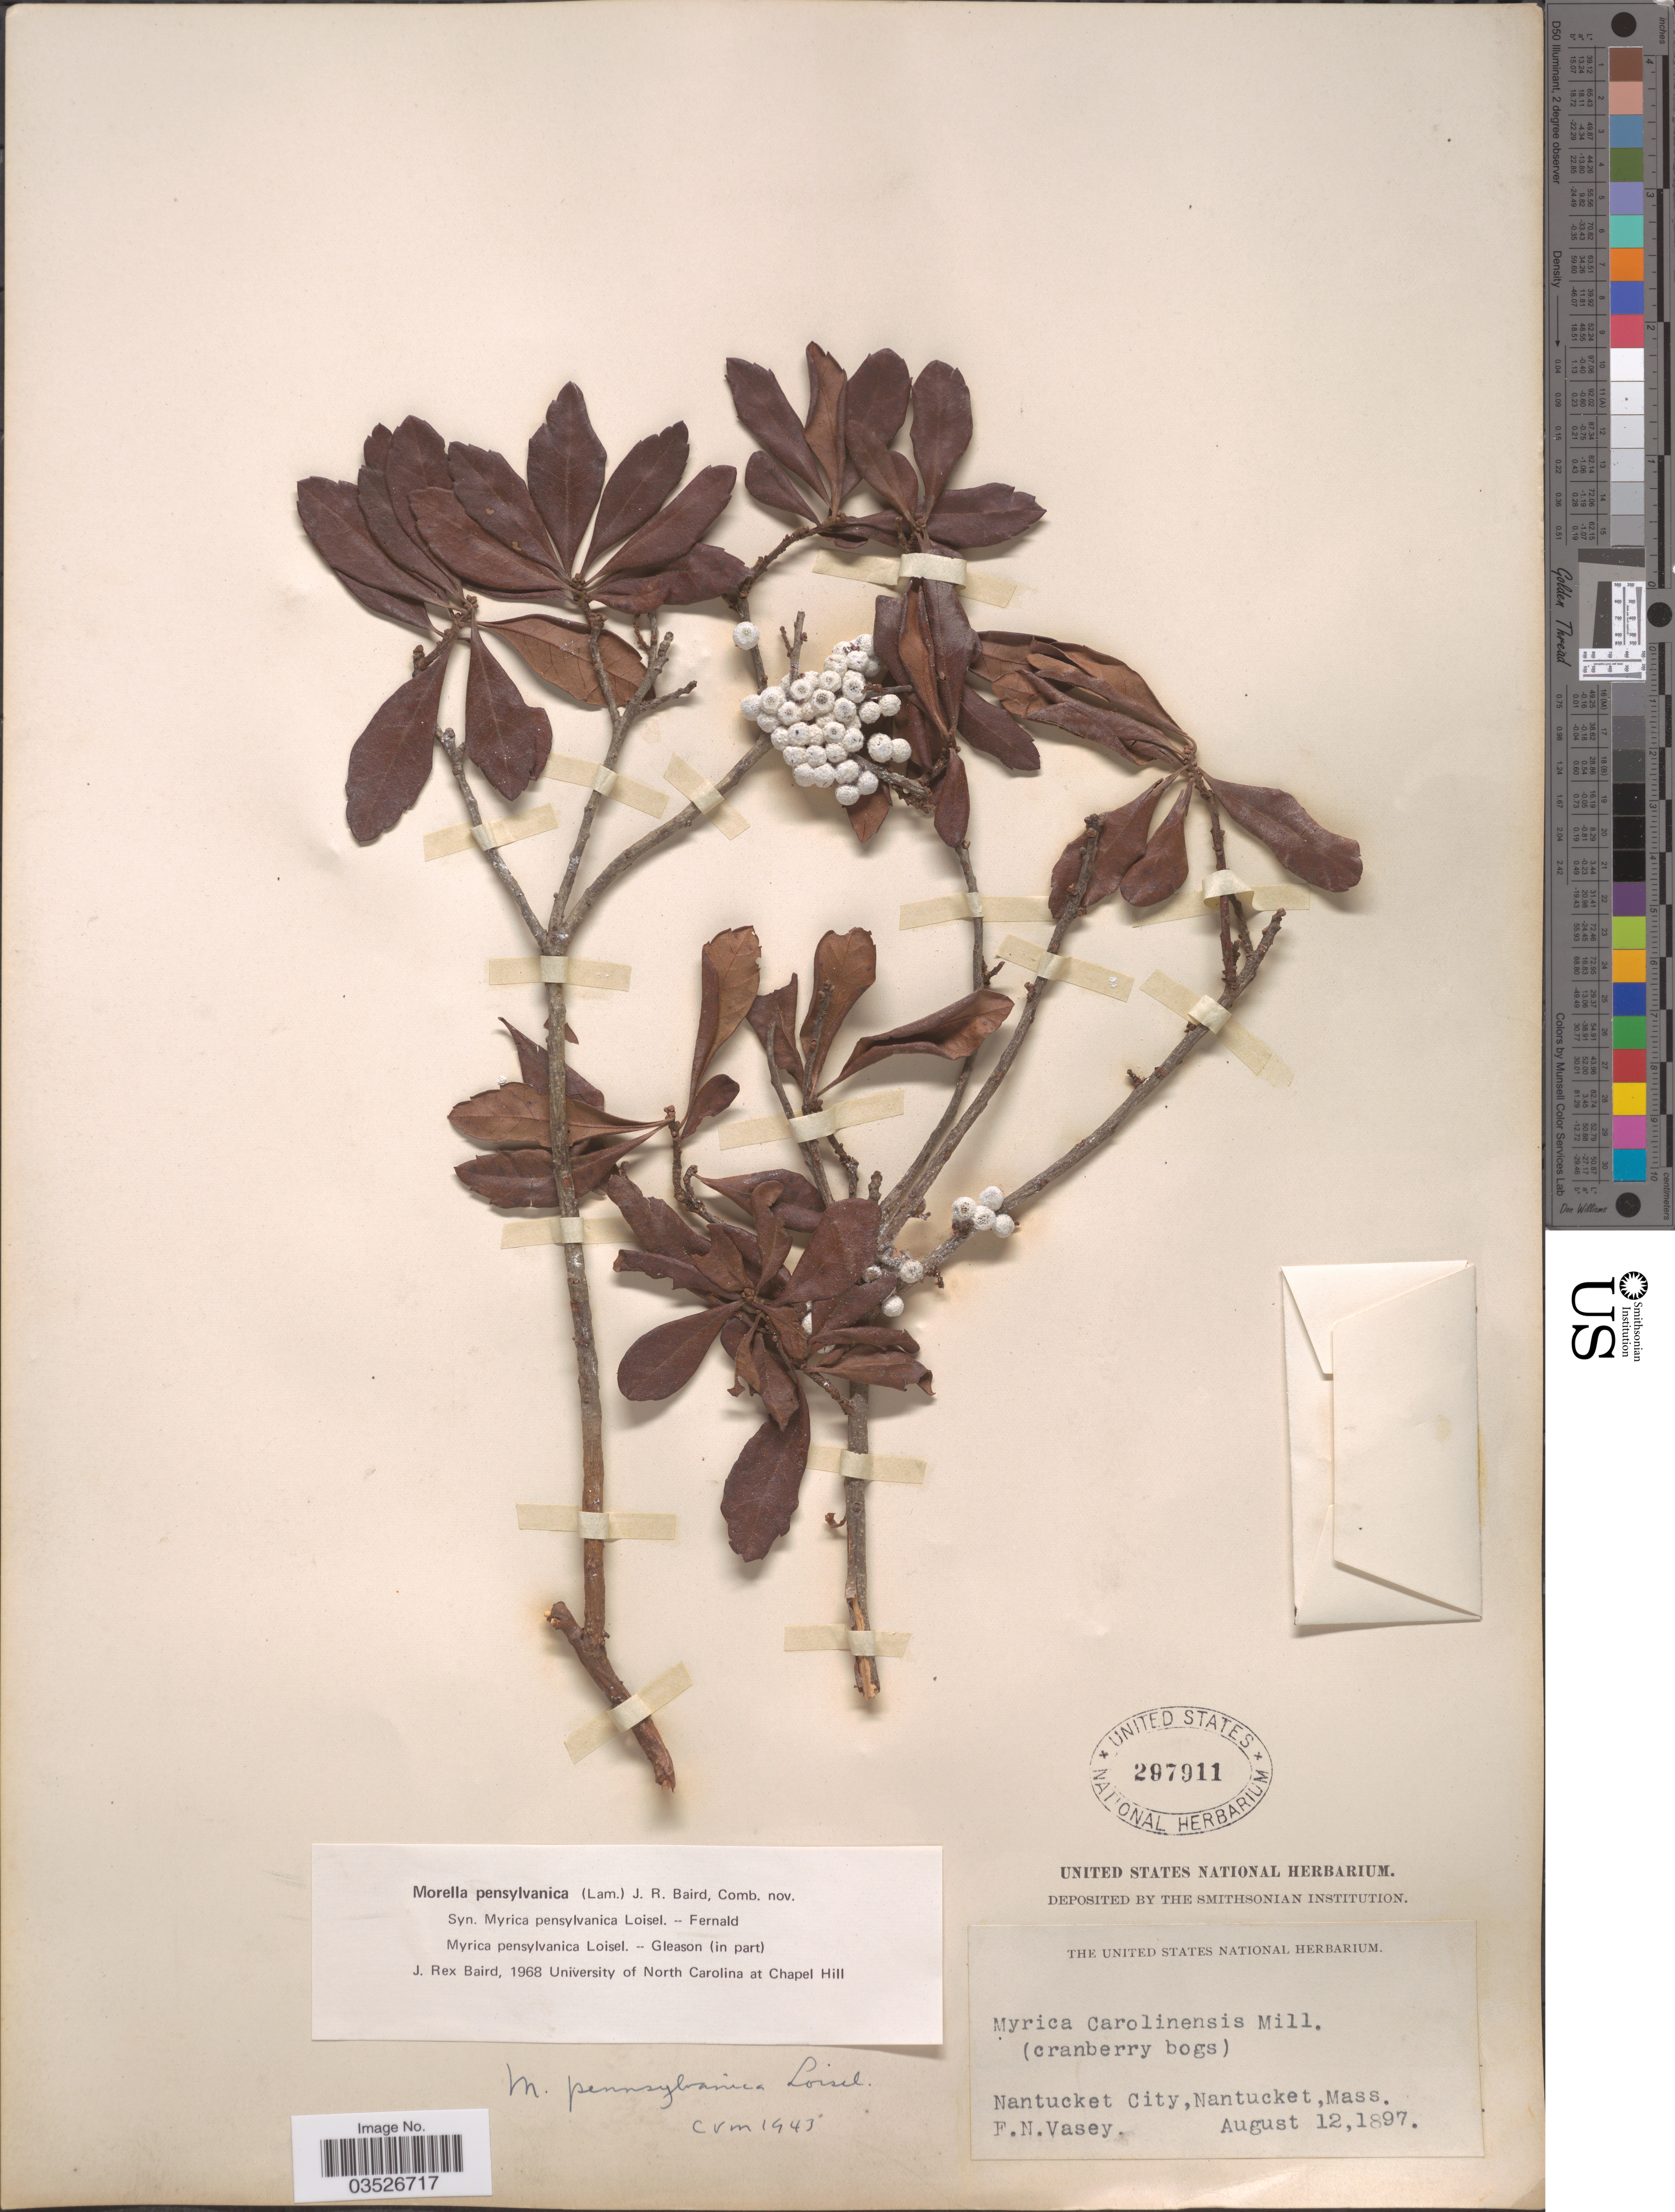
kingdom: Plantae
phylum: Tracheophyta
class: Magnoliopsida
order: Fagales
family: Myricaceae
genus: Morella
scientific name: Morella pensylvanica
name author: (Mirb.) Kartesz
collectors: F. N. Vasey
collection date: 1897-08-12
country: United States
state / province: Massachusetts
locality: Nantucket City, Nantucket.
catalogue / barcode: US 297911